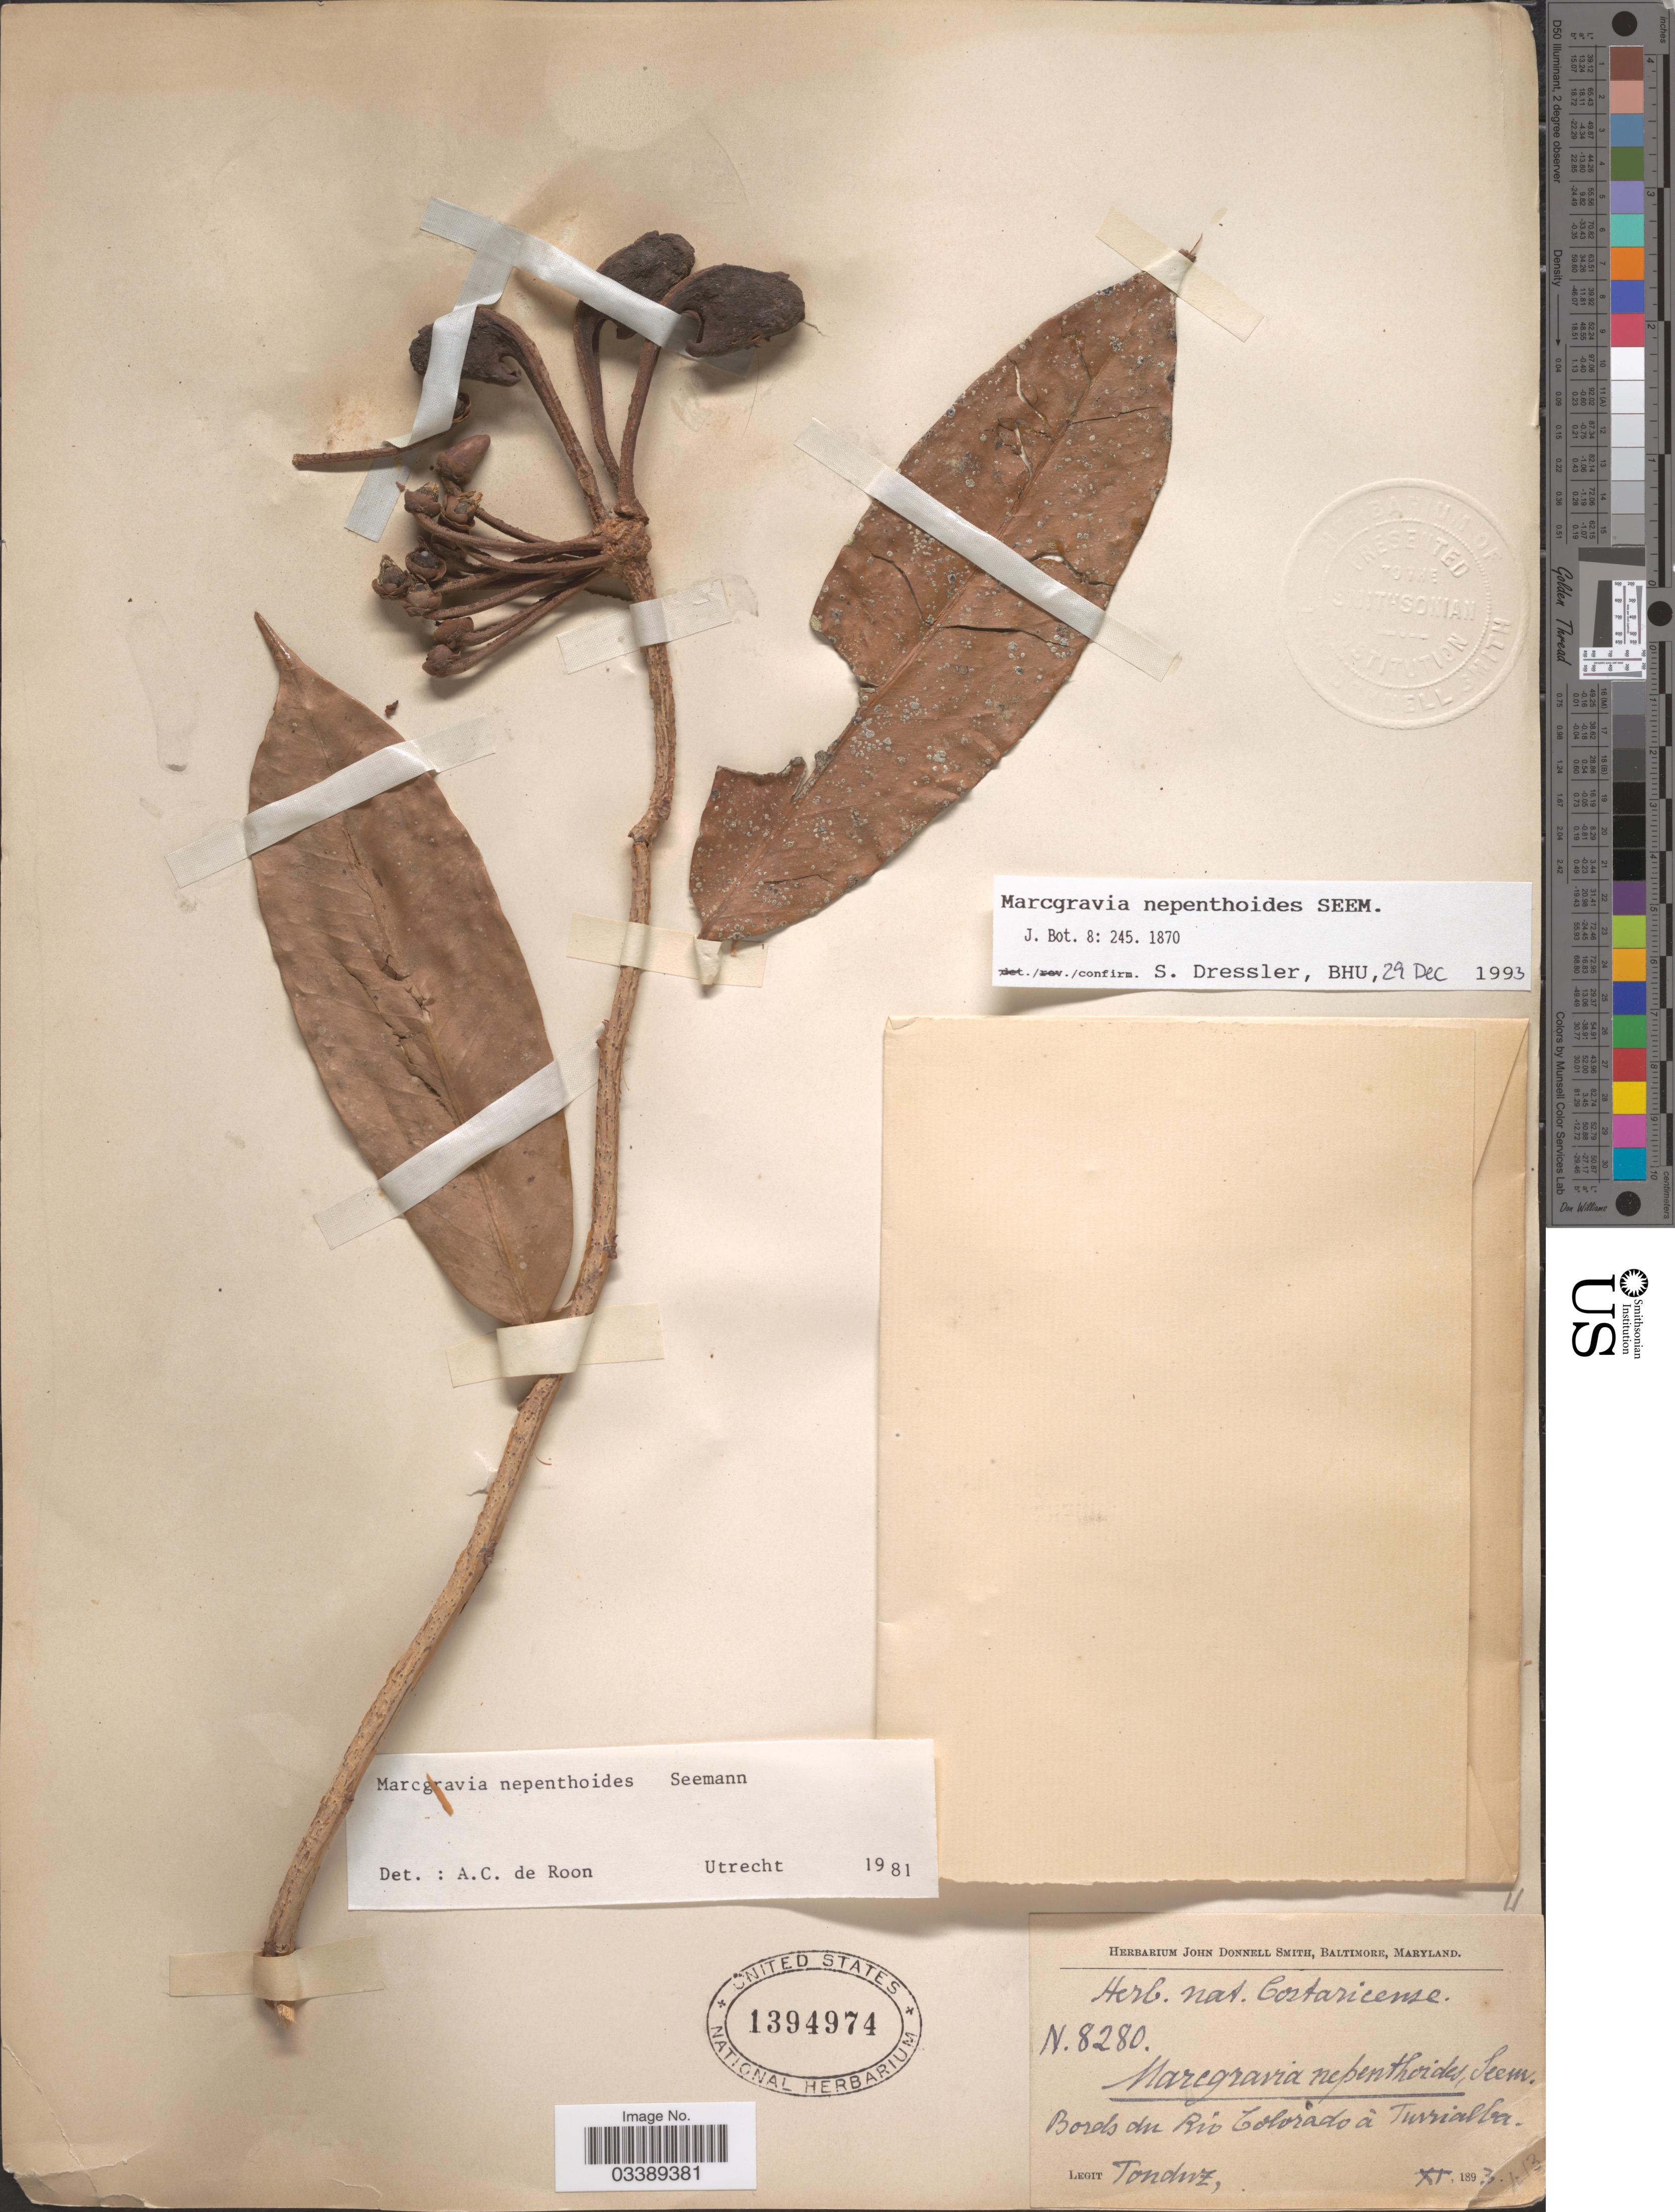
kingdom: Plantae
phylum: Tracheophyta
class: Magnoliopsida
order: Ericales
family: Marcgraviaceae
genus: Marcgravia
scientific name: Marcgravia nepenthoides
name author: Seem.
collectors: Tonduz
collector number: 8280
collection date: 1893-11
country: Costa Rica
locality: Bords du Rio Colorado à Turrialba.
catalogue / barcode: US 1394974